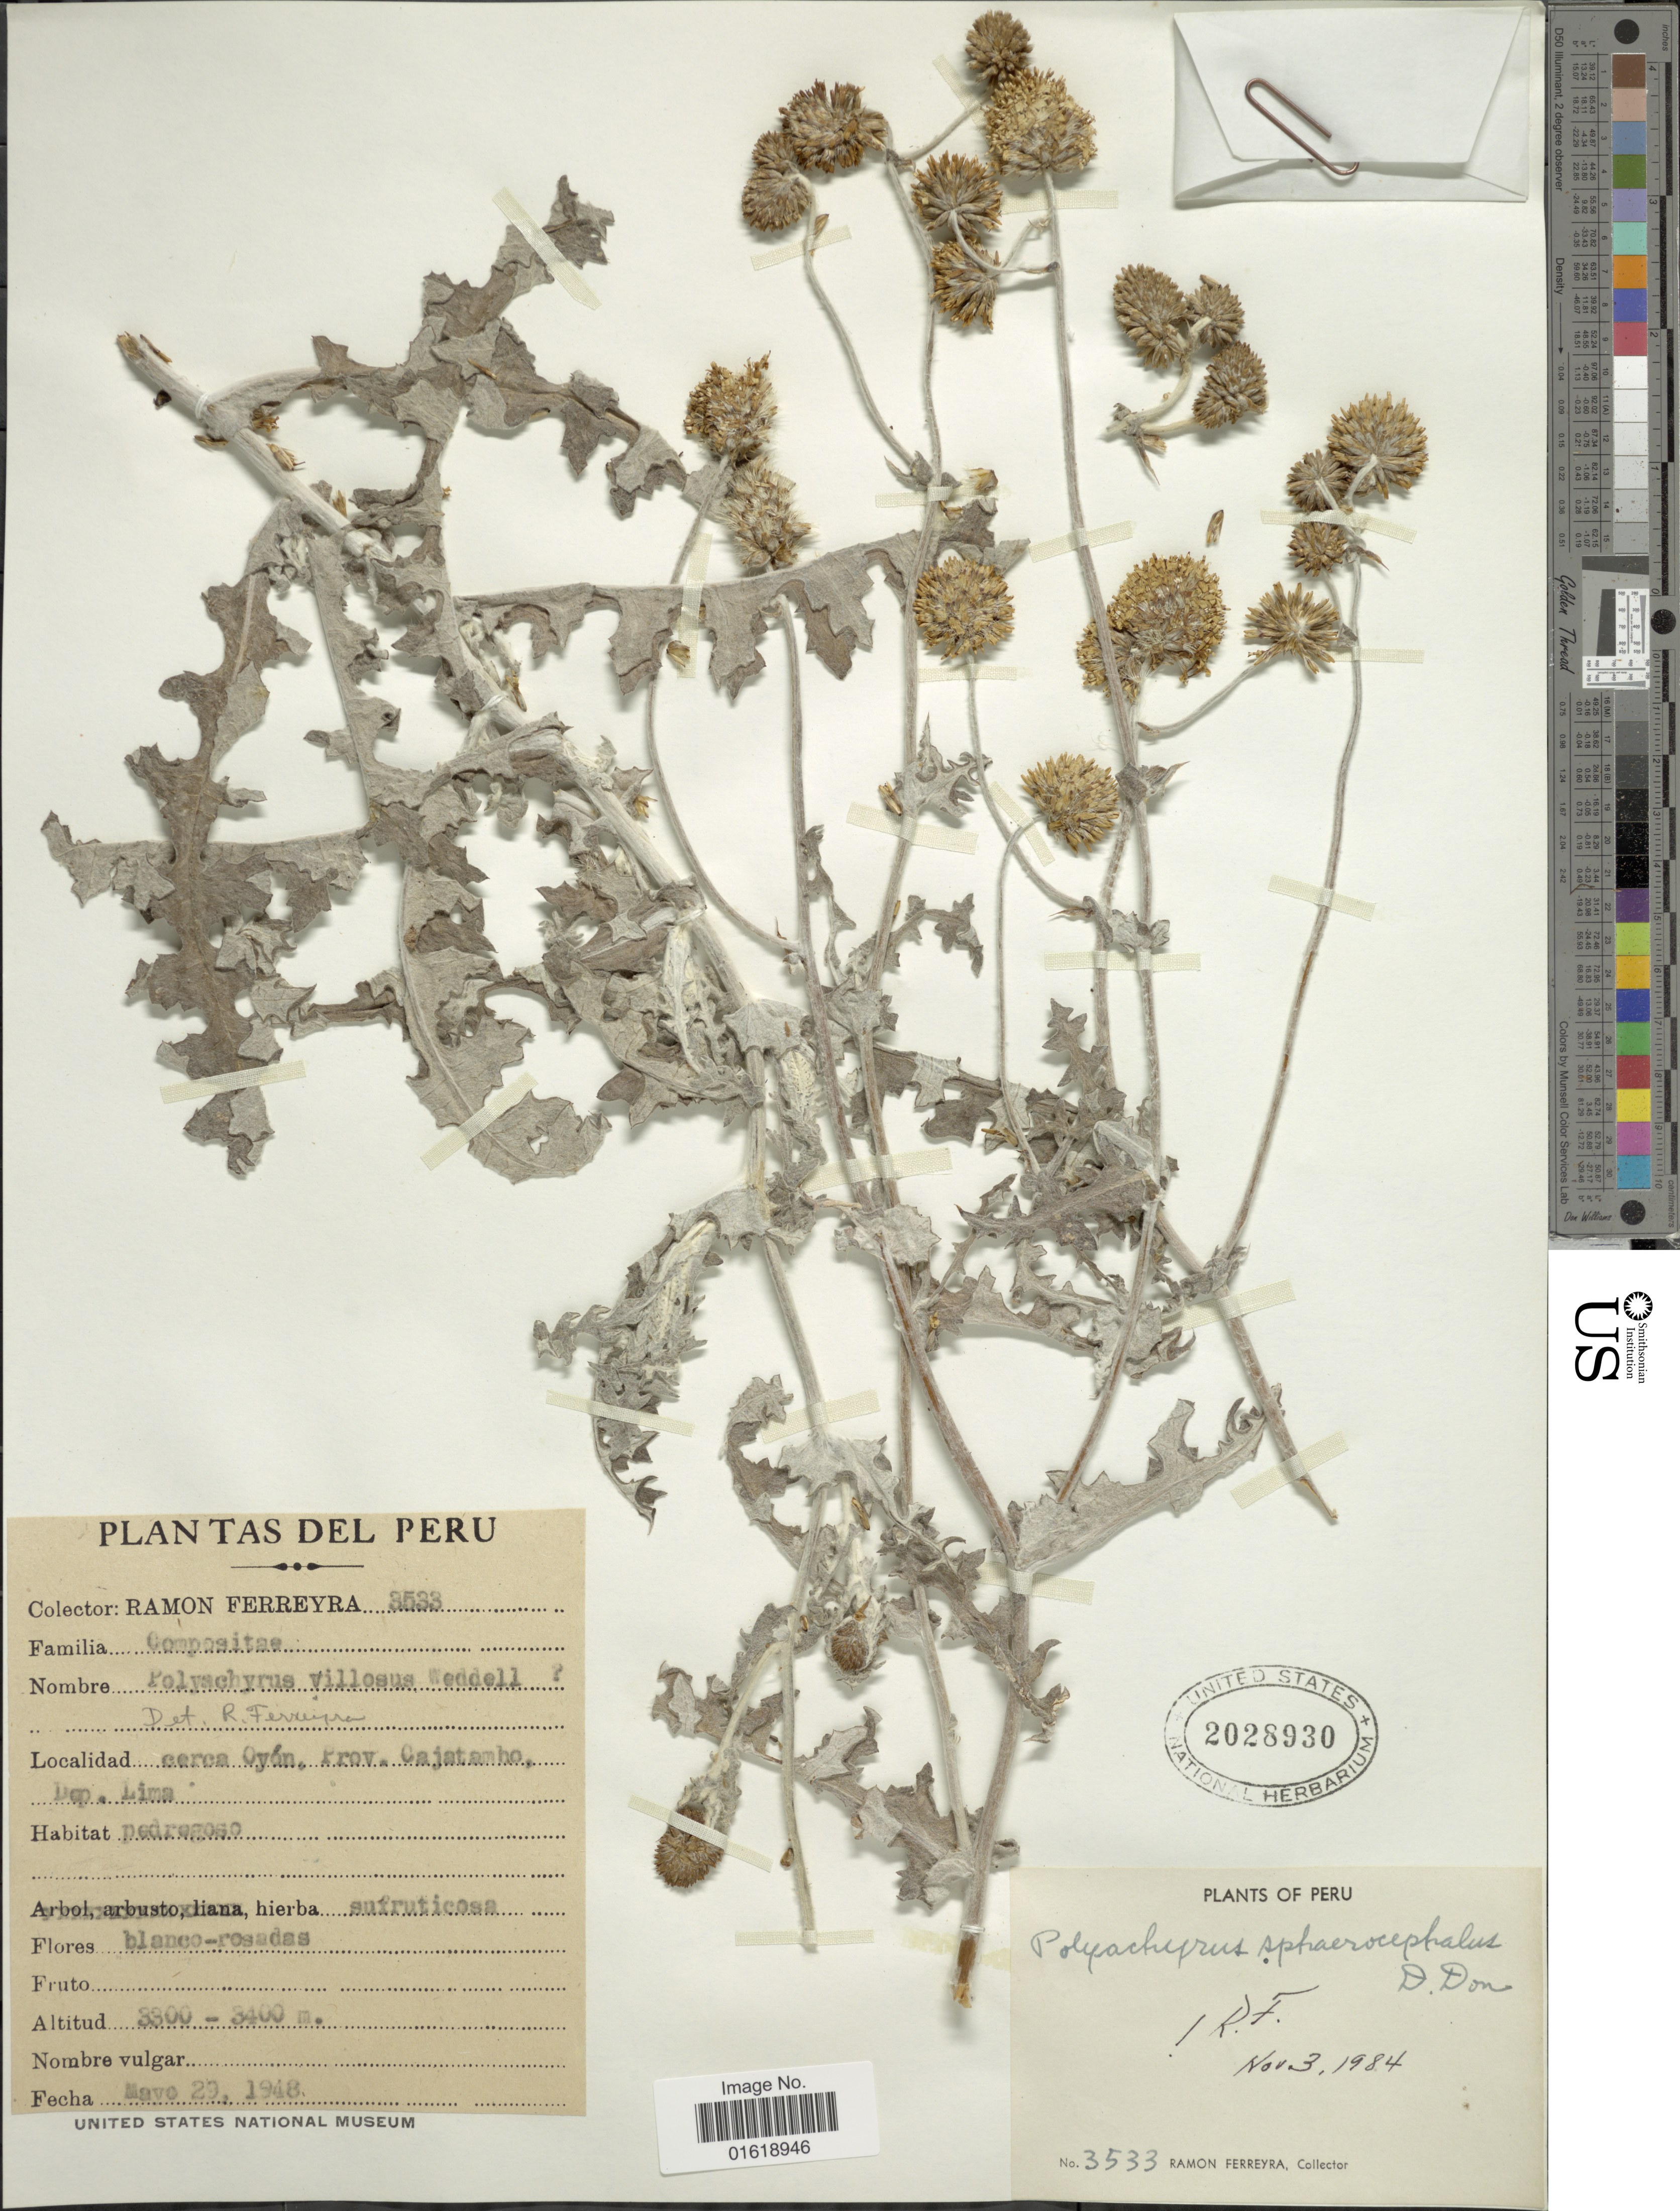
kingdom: Plantae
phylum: Tracheophyta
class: Magnoliopsida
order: Asterales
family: Asteraceae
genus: Polyachyrus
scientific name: Polyachyrus sphaerocephalus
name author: D. Don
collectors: R. A. Ferreyra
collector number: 3533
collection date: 1948-05-29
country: Peru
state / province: Lima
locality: Cerca Oyón. Prov. Cajatambo, Dep. Lima.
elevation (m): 3300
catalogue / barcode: US 2028930